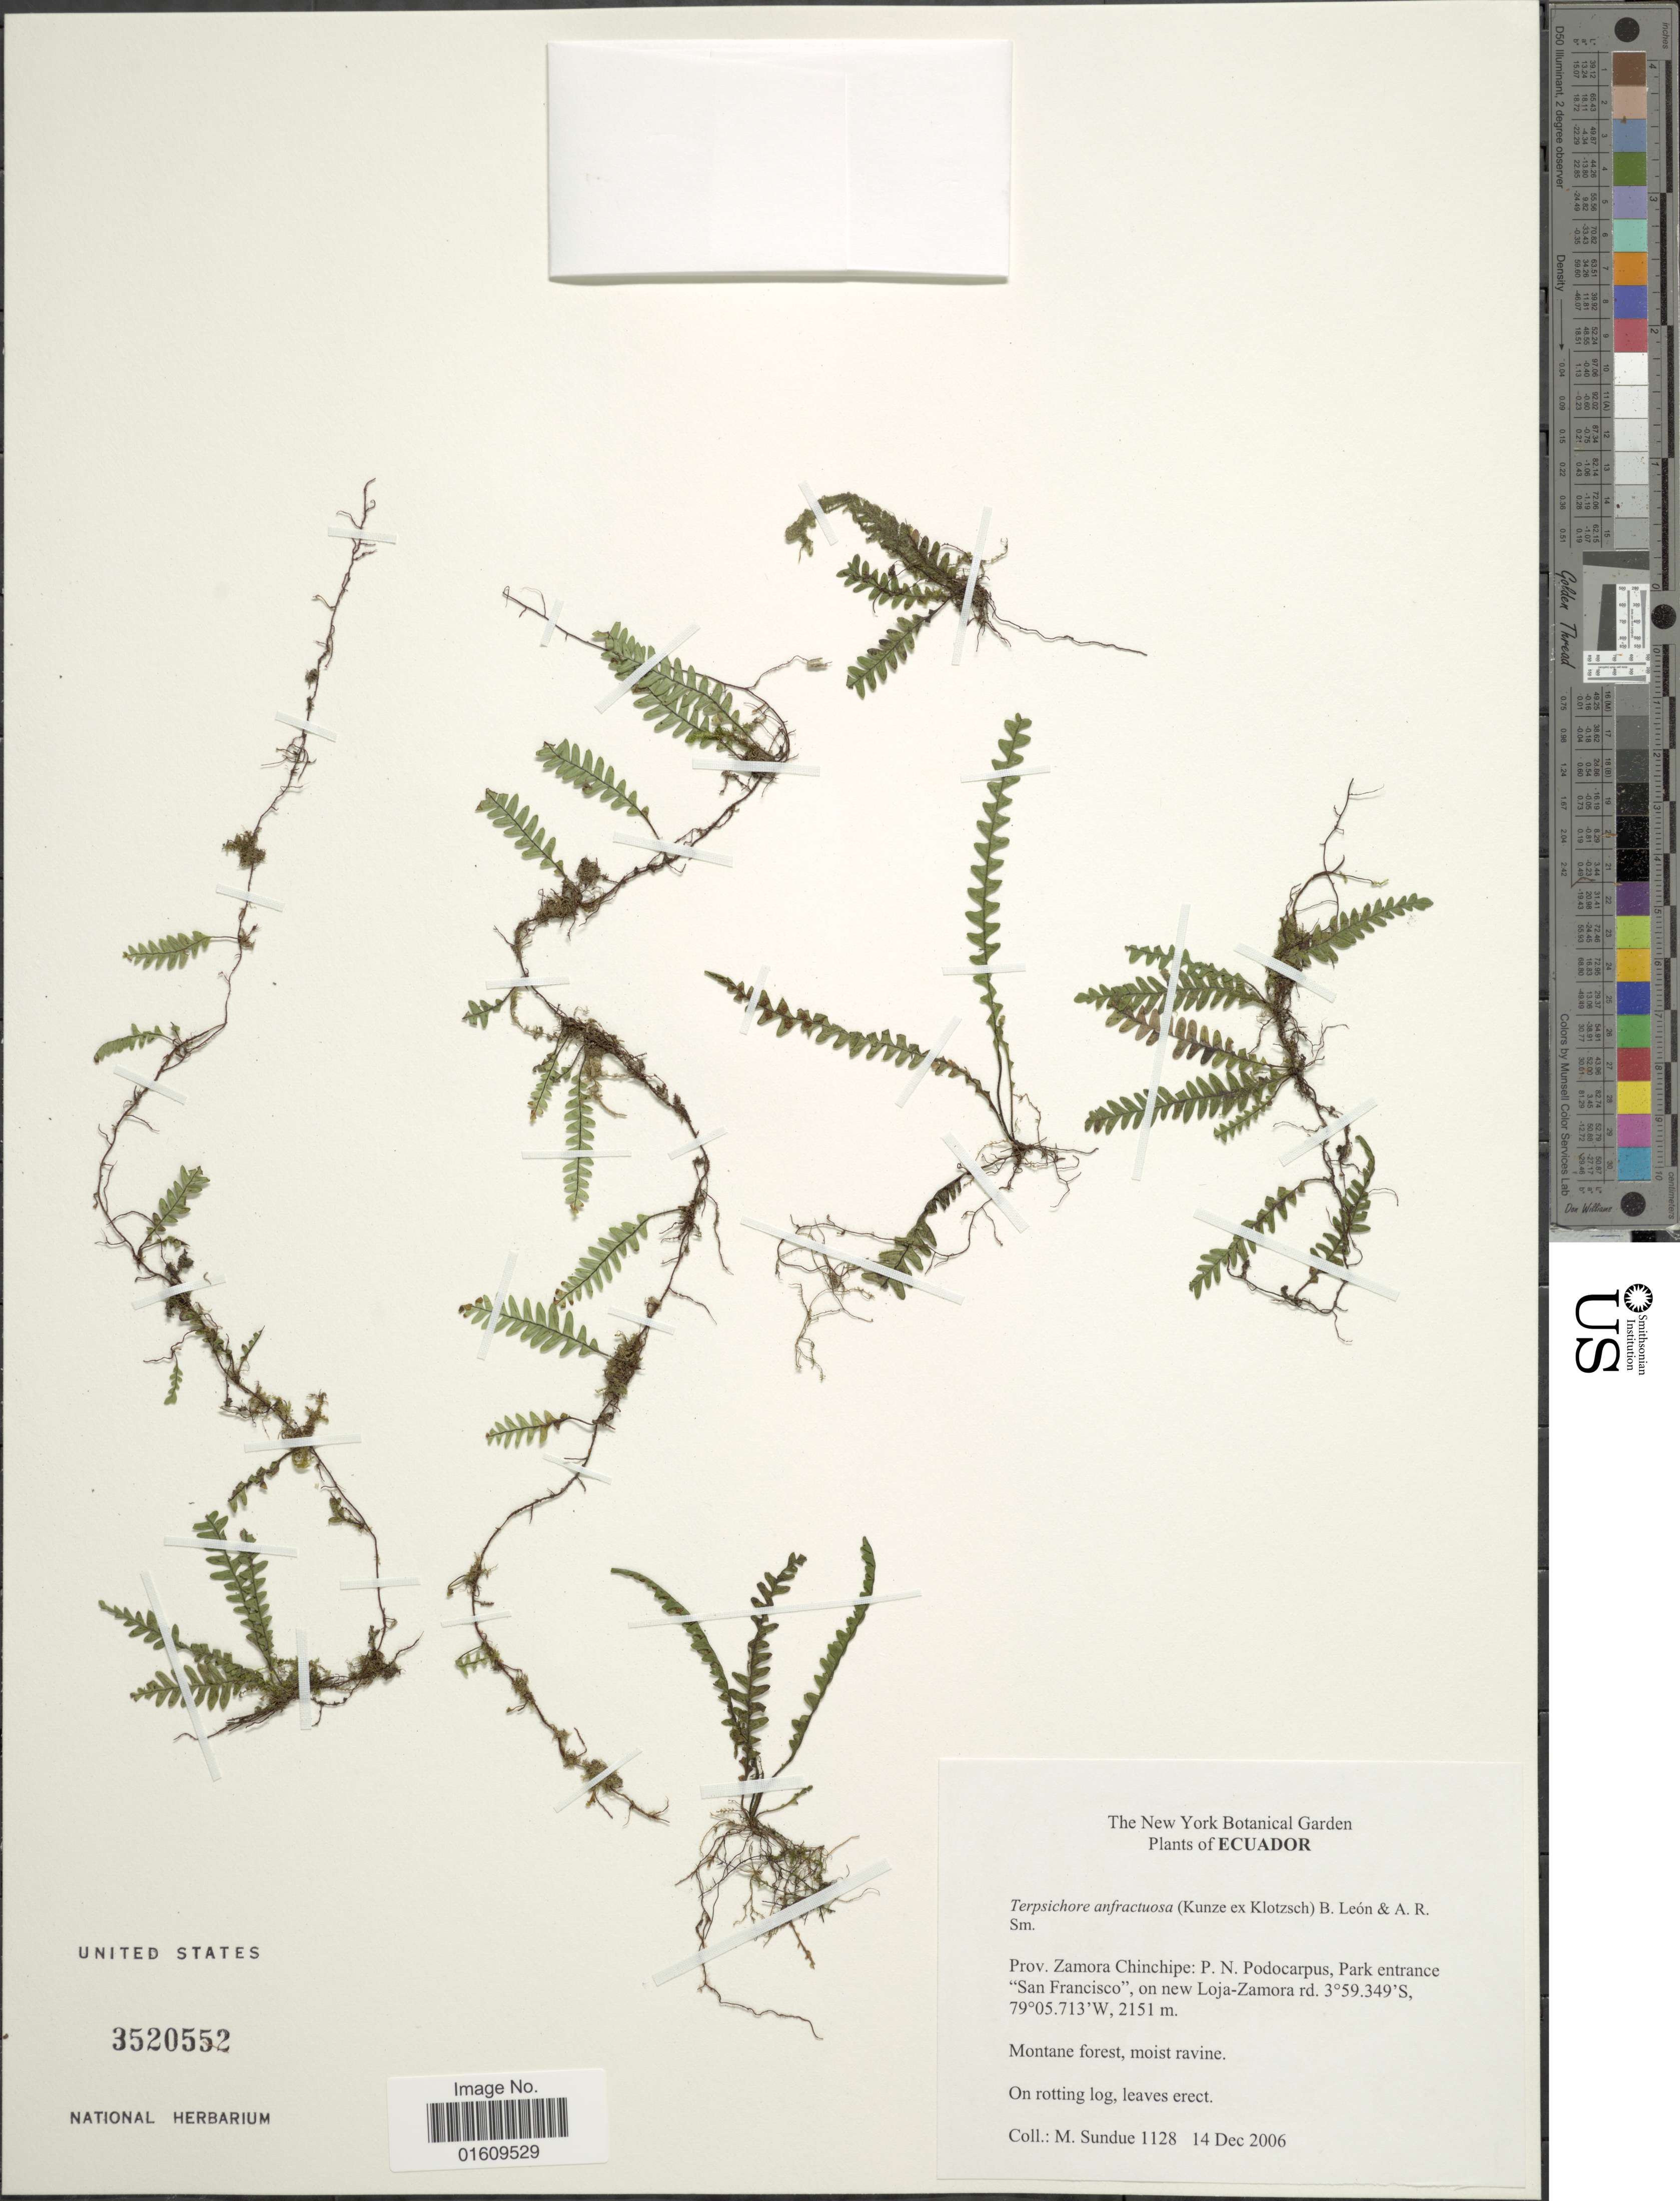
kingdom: Plantae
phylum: Tracheophyta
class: Polypodiopsida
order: Polypodiales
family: Polypodiaceae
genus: Ascogrammitis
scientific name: Ascogrammitis anfractuosa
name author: (Kunze ex Klotzsch) Sundue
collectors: M. Sundue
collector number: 1128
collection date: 2006-12-14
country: Ecuador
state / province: Zamora-Chinchipe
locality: Prov. Zamora Chinchipe: P.N. Podocarpus, Park entrance "San Francisco", on new Loja- Zamora rd.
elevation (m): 2151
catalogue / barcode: US 2520552